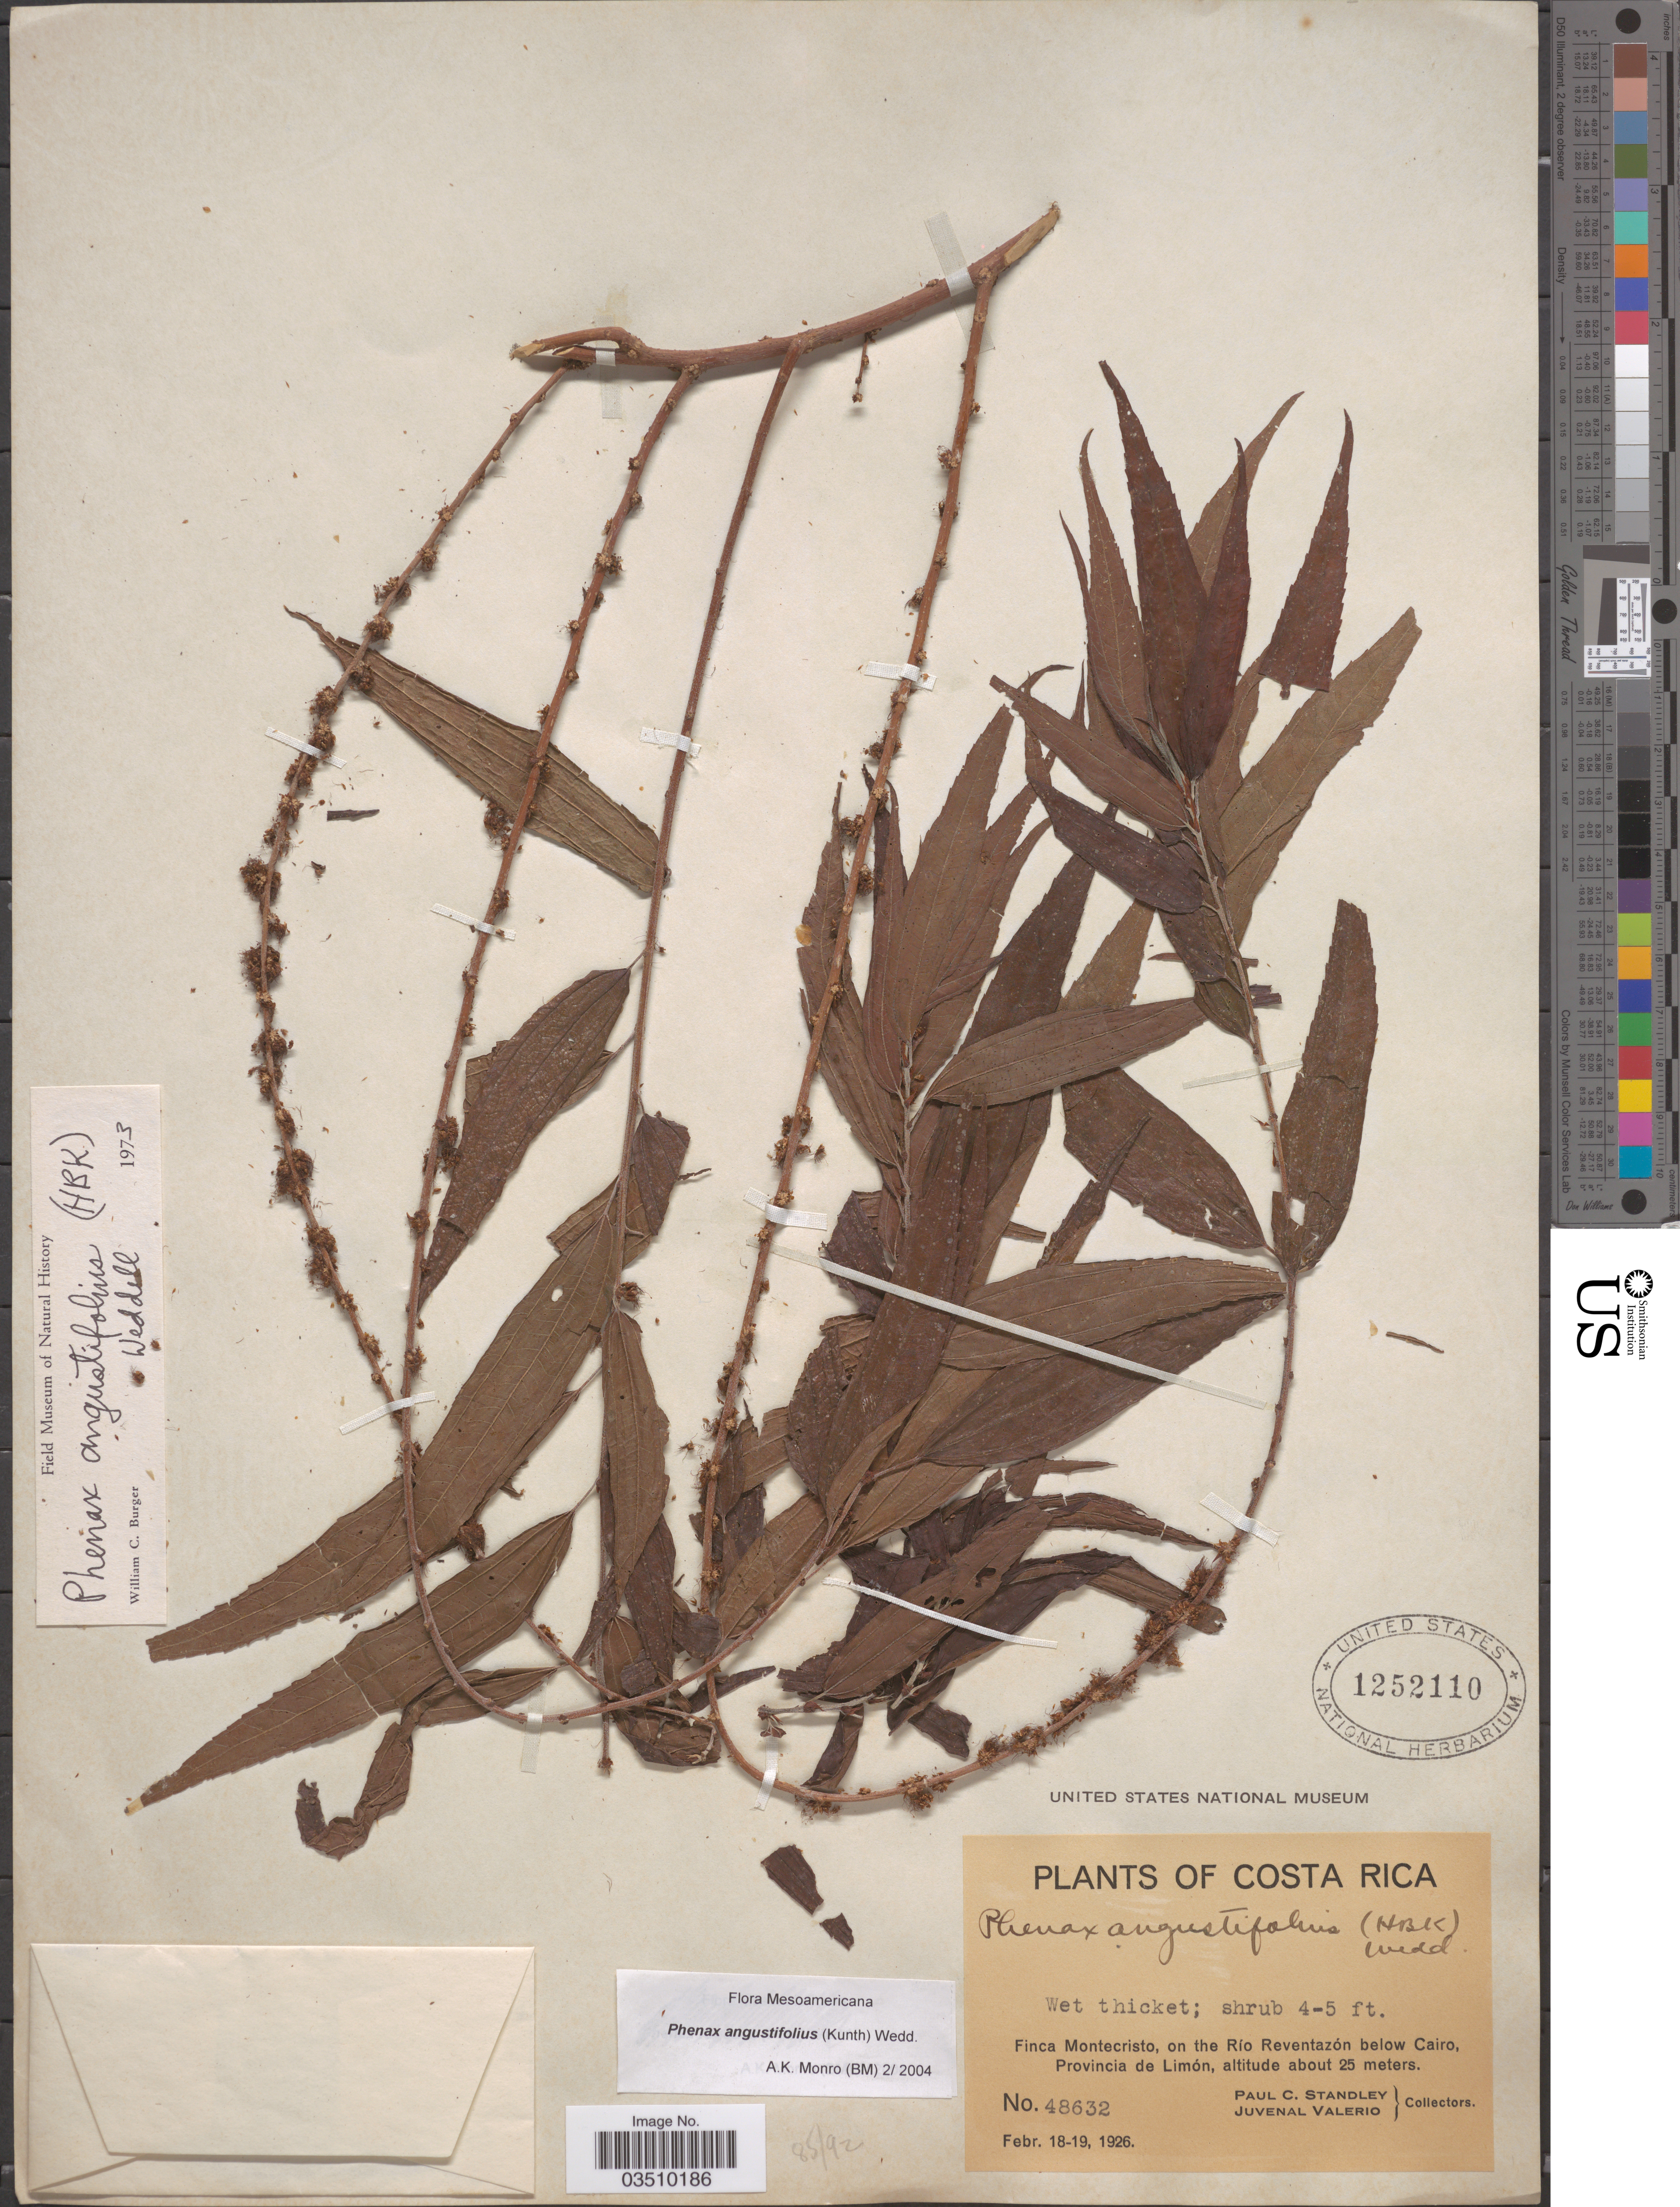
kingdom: Plantae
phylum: Tracheophyta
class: Magnoliopsida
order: Rosales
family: Urticaceae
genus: Phenax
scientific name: Phenax angustifolius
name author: (Kunth) Wedd.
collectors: P. C. Standley & J. Valerio R.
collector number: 48632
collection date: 1926-02-18/1926-02-19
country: Costa Rica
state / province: Limón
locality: Finca Montecristo, on the Río Reventazón below Cairo.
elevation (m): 25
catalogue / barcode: US 1252110